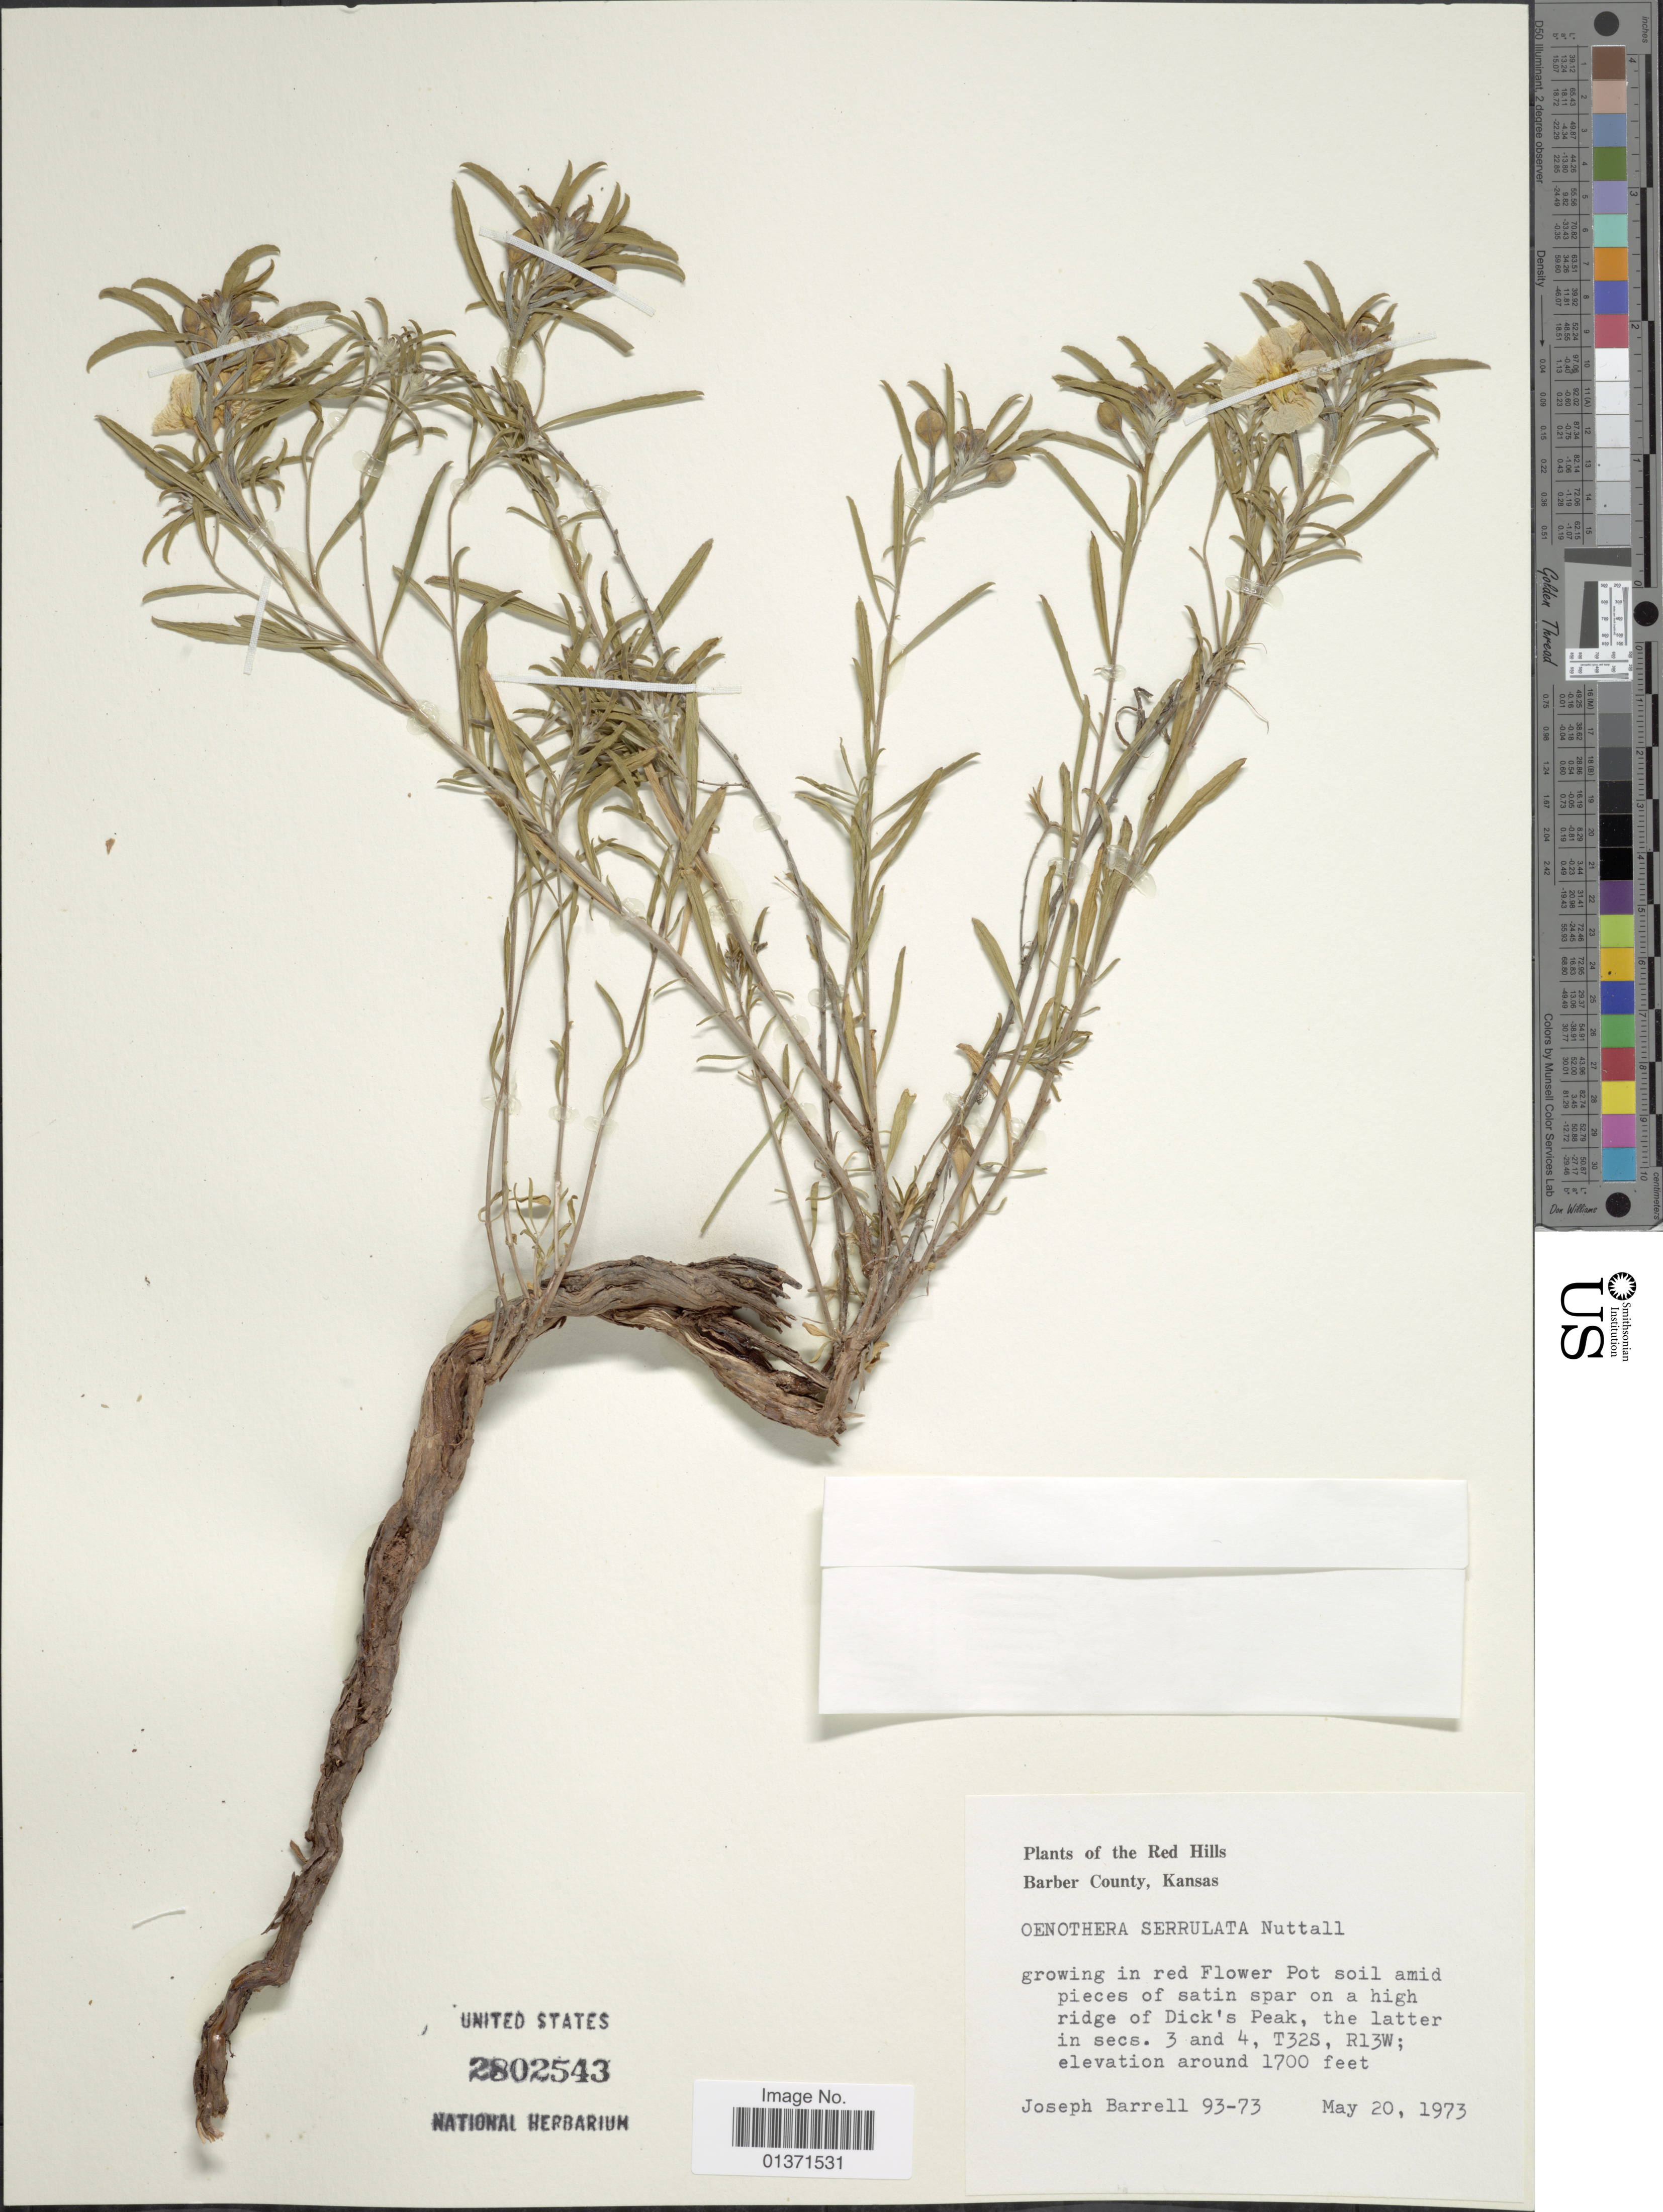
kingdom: Plantae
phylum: Tracheophyta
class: Magnoliopsida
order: Myrtales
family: Onagraceae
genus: Oenothera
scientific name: Oenothera serrulata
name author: Nutt.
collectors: J. Barrell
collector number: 93-73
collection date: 1973-05-20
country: United States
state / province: Kansas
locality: Red Hills, Barber County, Satin spar on a high ridge of Dick's Peak, the latter in secs. 3 and 4, T32S, R13W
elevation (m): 518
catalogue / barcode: US 2802543